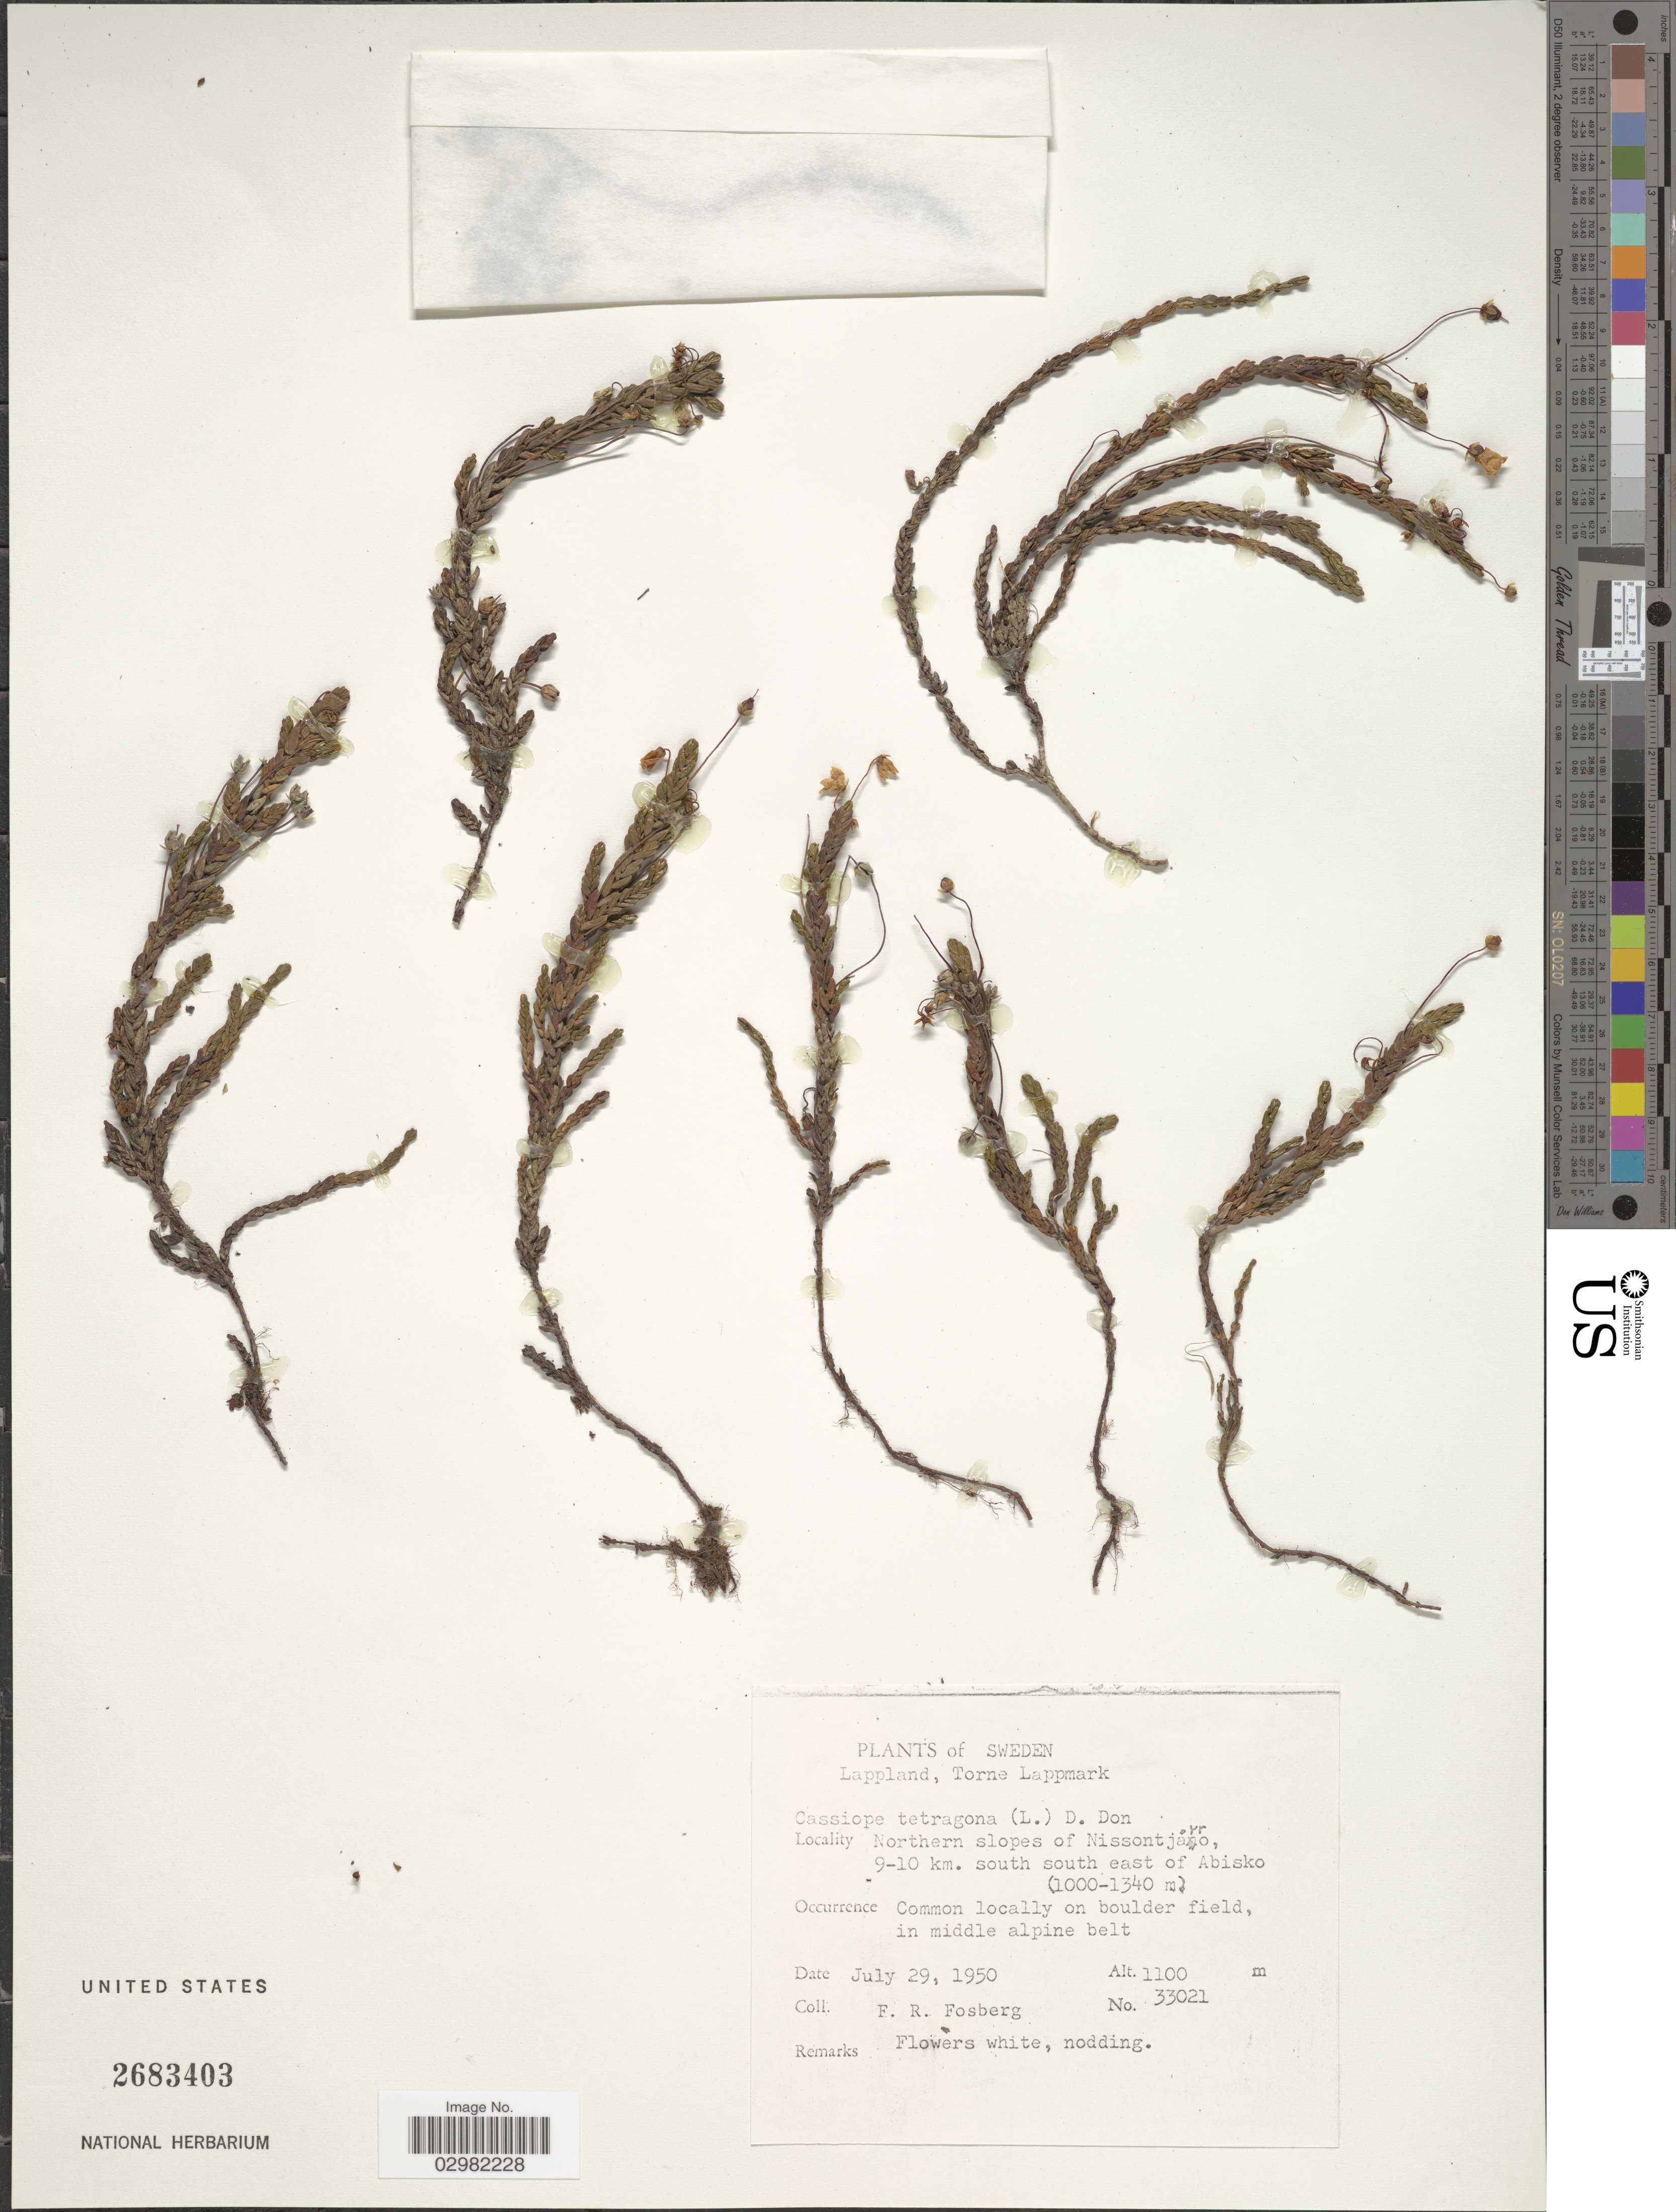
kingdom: Plantae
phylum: Tracheophyta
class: Magnoliopsida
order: Ericales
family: Ericaceae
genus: Cassiope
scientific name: Cassiope tetragona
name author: (L.) D. Don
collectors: F. R. Fosberg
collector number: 33021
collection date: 1950-07-29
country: Sweden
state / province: Norrbotten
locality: Lappland, Torne Lappmark. Northern slopes of Nissontjarro, 9-10 km. south south east of Abisko.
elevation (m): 1100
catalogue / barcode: US 2683403